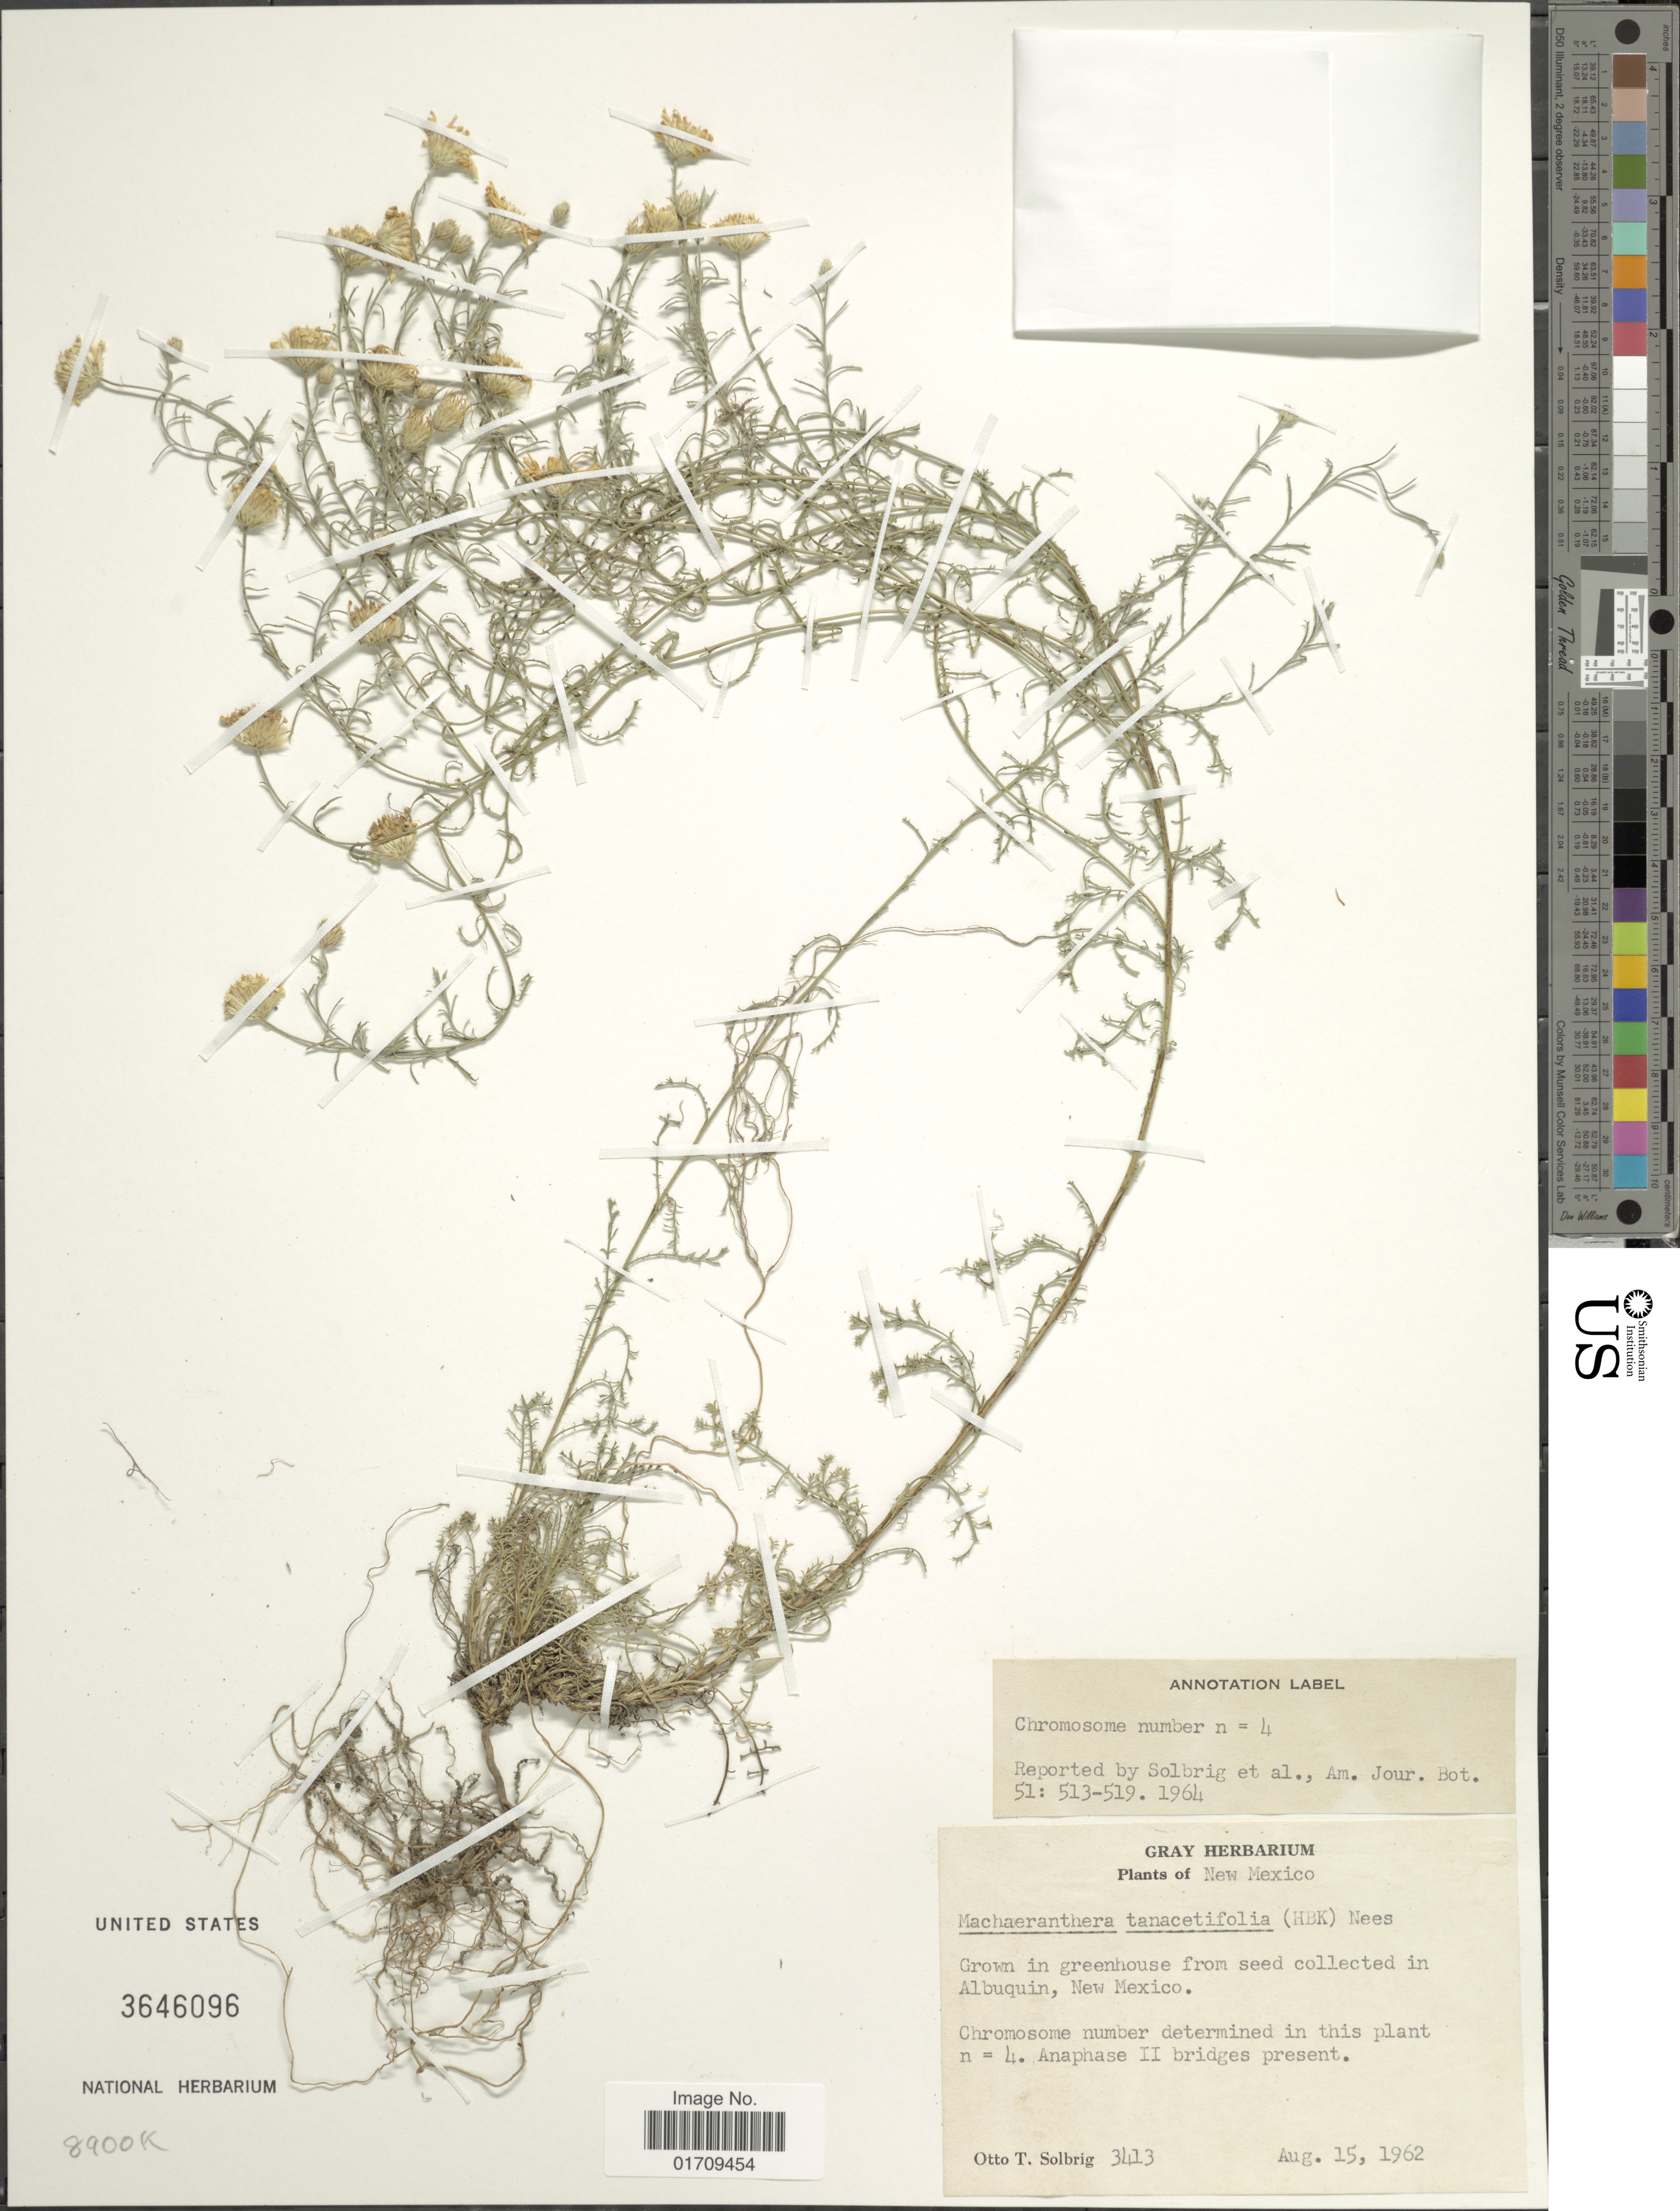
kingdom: Plantae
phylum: Tracheophyta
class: Magnoliopsida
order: Asterales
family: Asteraceae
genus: Machaeranthera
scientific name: Machaeranthera tanacetifolia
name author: (Kunth) Nees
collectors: O. T. Solbrig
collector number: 3413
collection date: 1962-08-15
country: United States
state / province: New Mexico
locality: Albuquin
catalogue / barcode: US 3646096